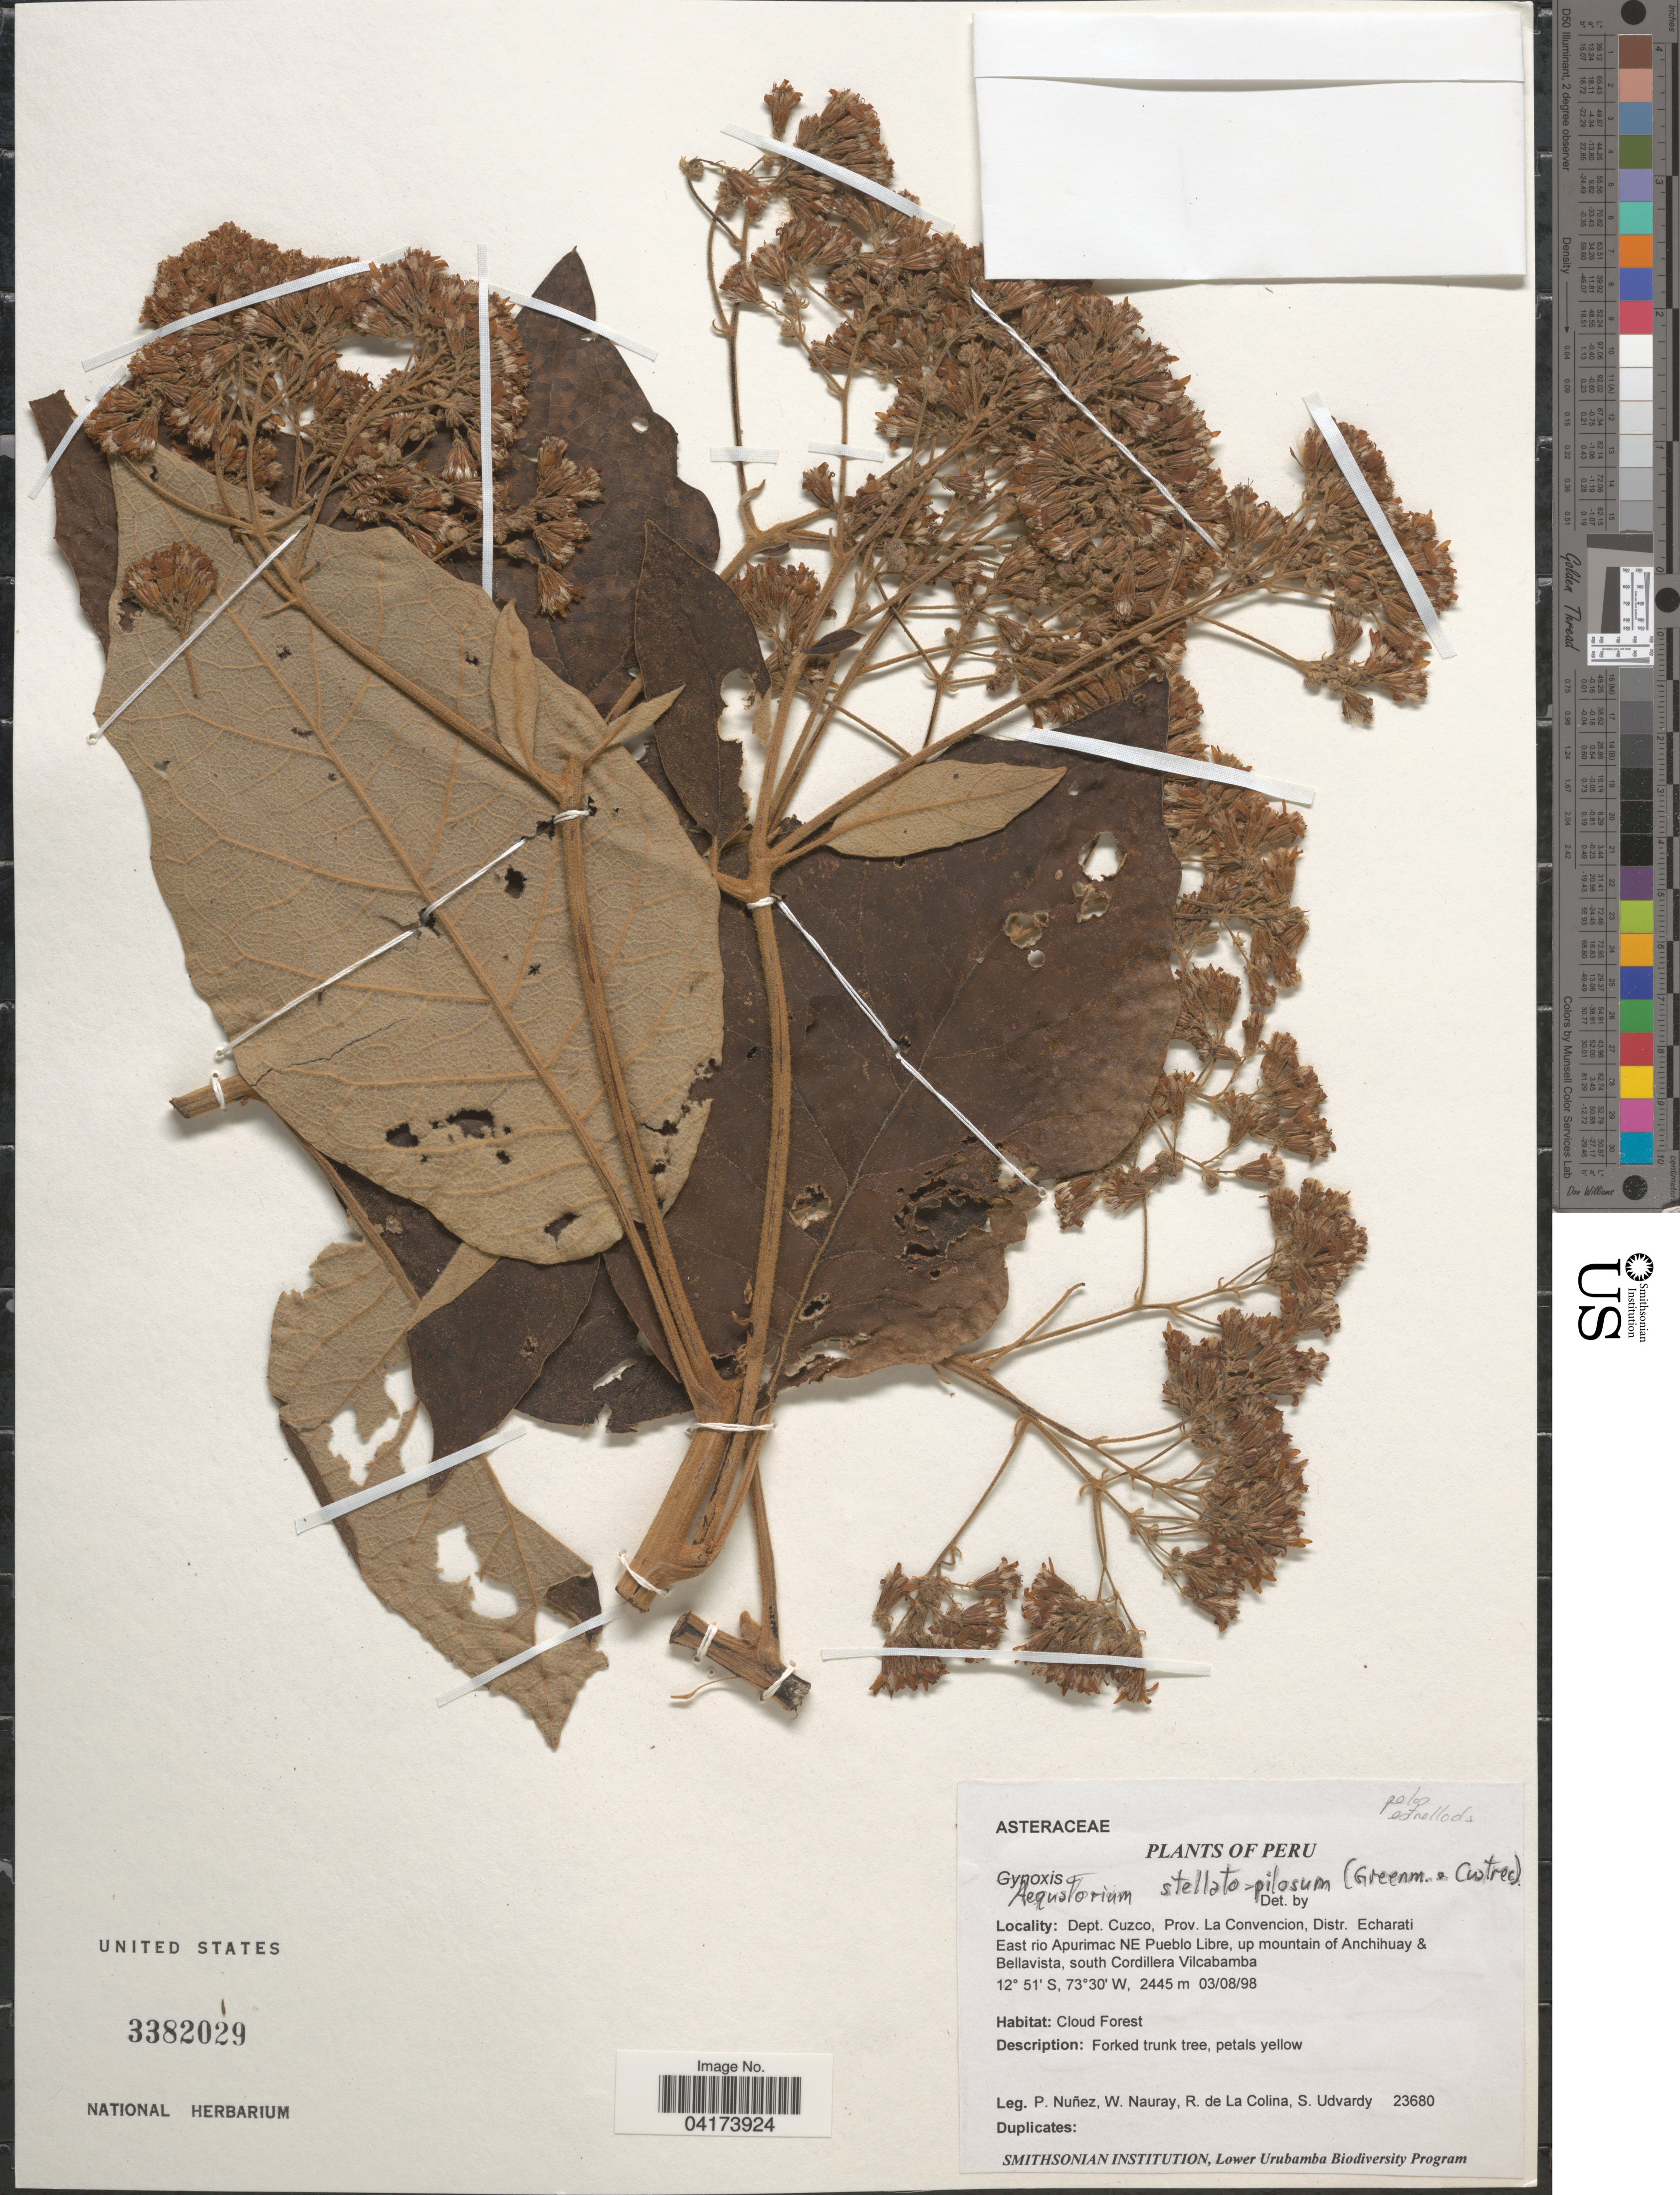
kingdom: Plantae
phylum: Tracheophyta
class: Magnoliopsida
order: Asterales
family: Asteraceae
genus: Aequatorium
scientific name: Aequatorium stellatopilosum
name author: (Greenm. & Cuatrec.) C. Jeffrey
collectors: P. Nuñez V., W. Nauray, R. de La Colina & S. Udvardy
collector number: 23680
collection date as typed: Transcribed d/m/y: 3/8/98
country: Peru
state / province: Cusco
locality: Dept. Cuzco, Prov. La Convencion, Distr. Echarati. East rio Apurimac NE Pueblo Libre, up mountain of Anchihuay & Bellavista, south Cordillera Vilcabamba.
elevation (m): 2445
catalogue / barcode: US 3382029